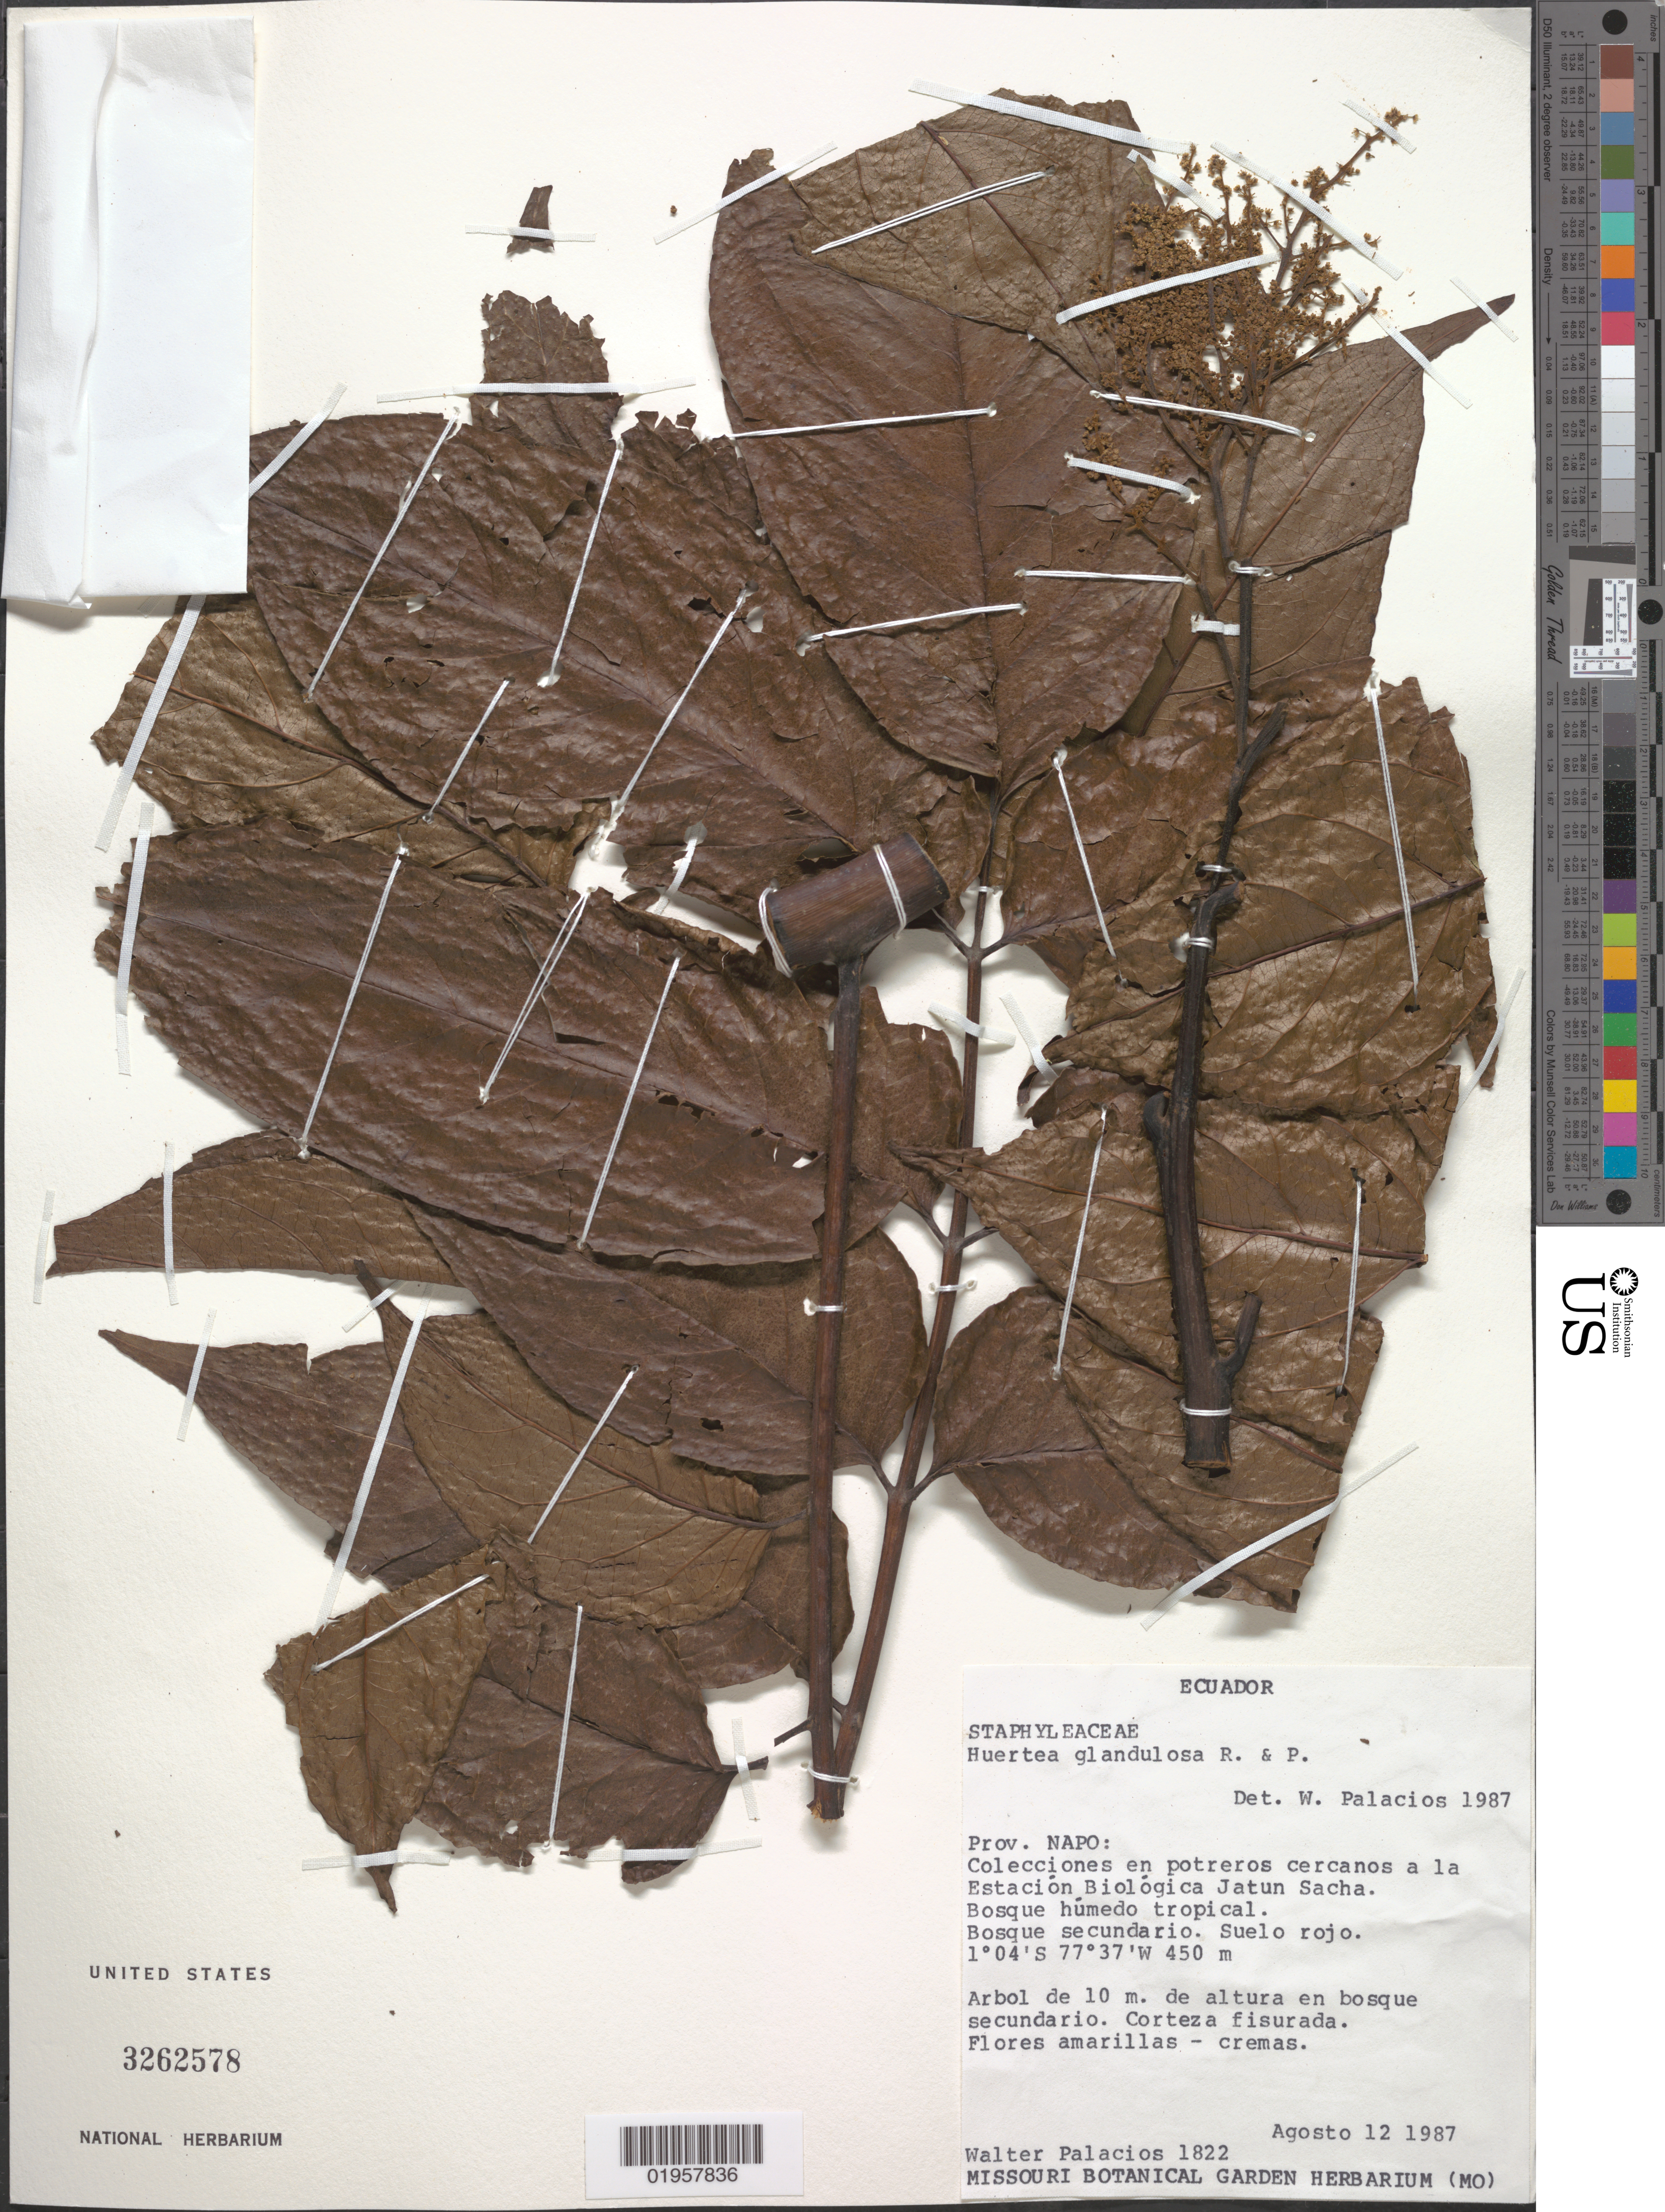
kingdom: Plantae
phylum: Tracheophyta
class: Magnoliopsida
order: Huerteales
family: Tapisciaceae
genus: Huertea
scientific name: Huertea glandulosa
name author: Ruiz & Pav.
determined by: Palacios, W., (QCA), Pontificia Universidad Católica del Ecuador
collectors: W. Palacios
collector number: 1822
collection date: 1987-08-12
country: Ecuador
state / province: Napo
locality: Estación Biológica Jatun Sacha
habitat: Bosque húmedo tropical. Bosque secundario. Suelo rojo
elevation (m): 450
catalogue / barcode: US 3262578